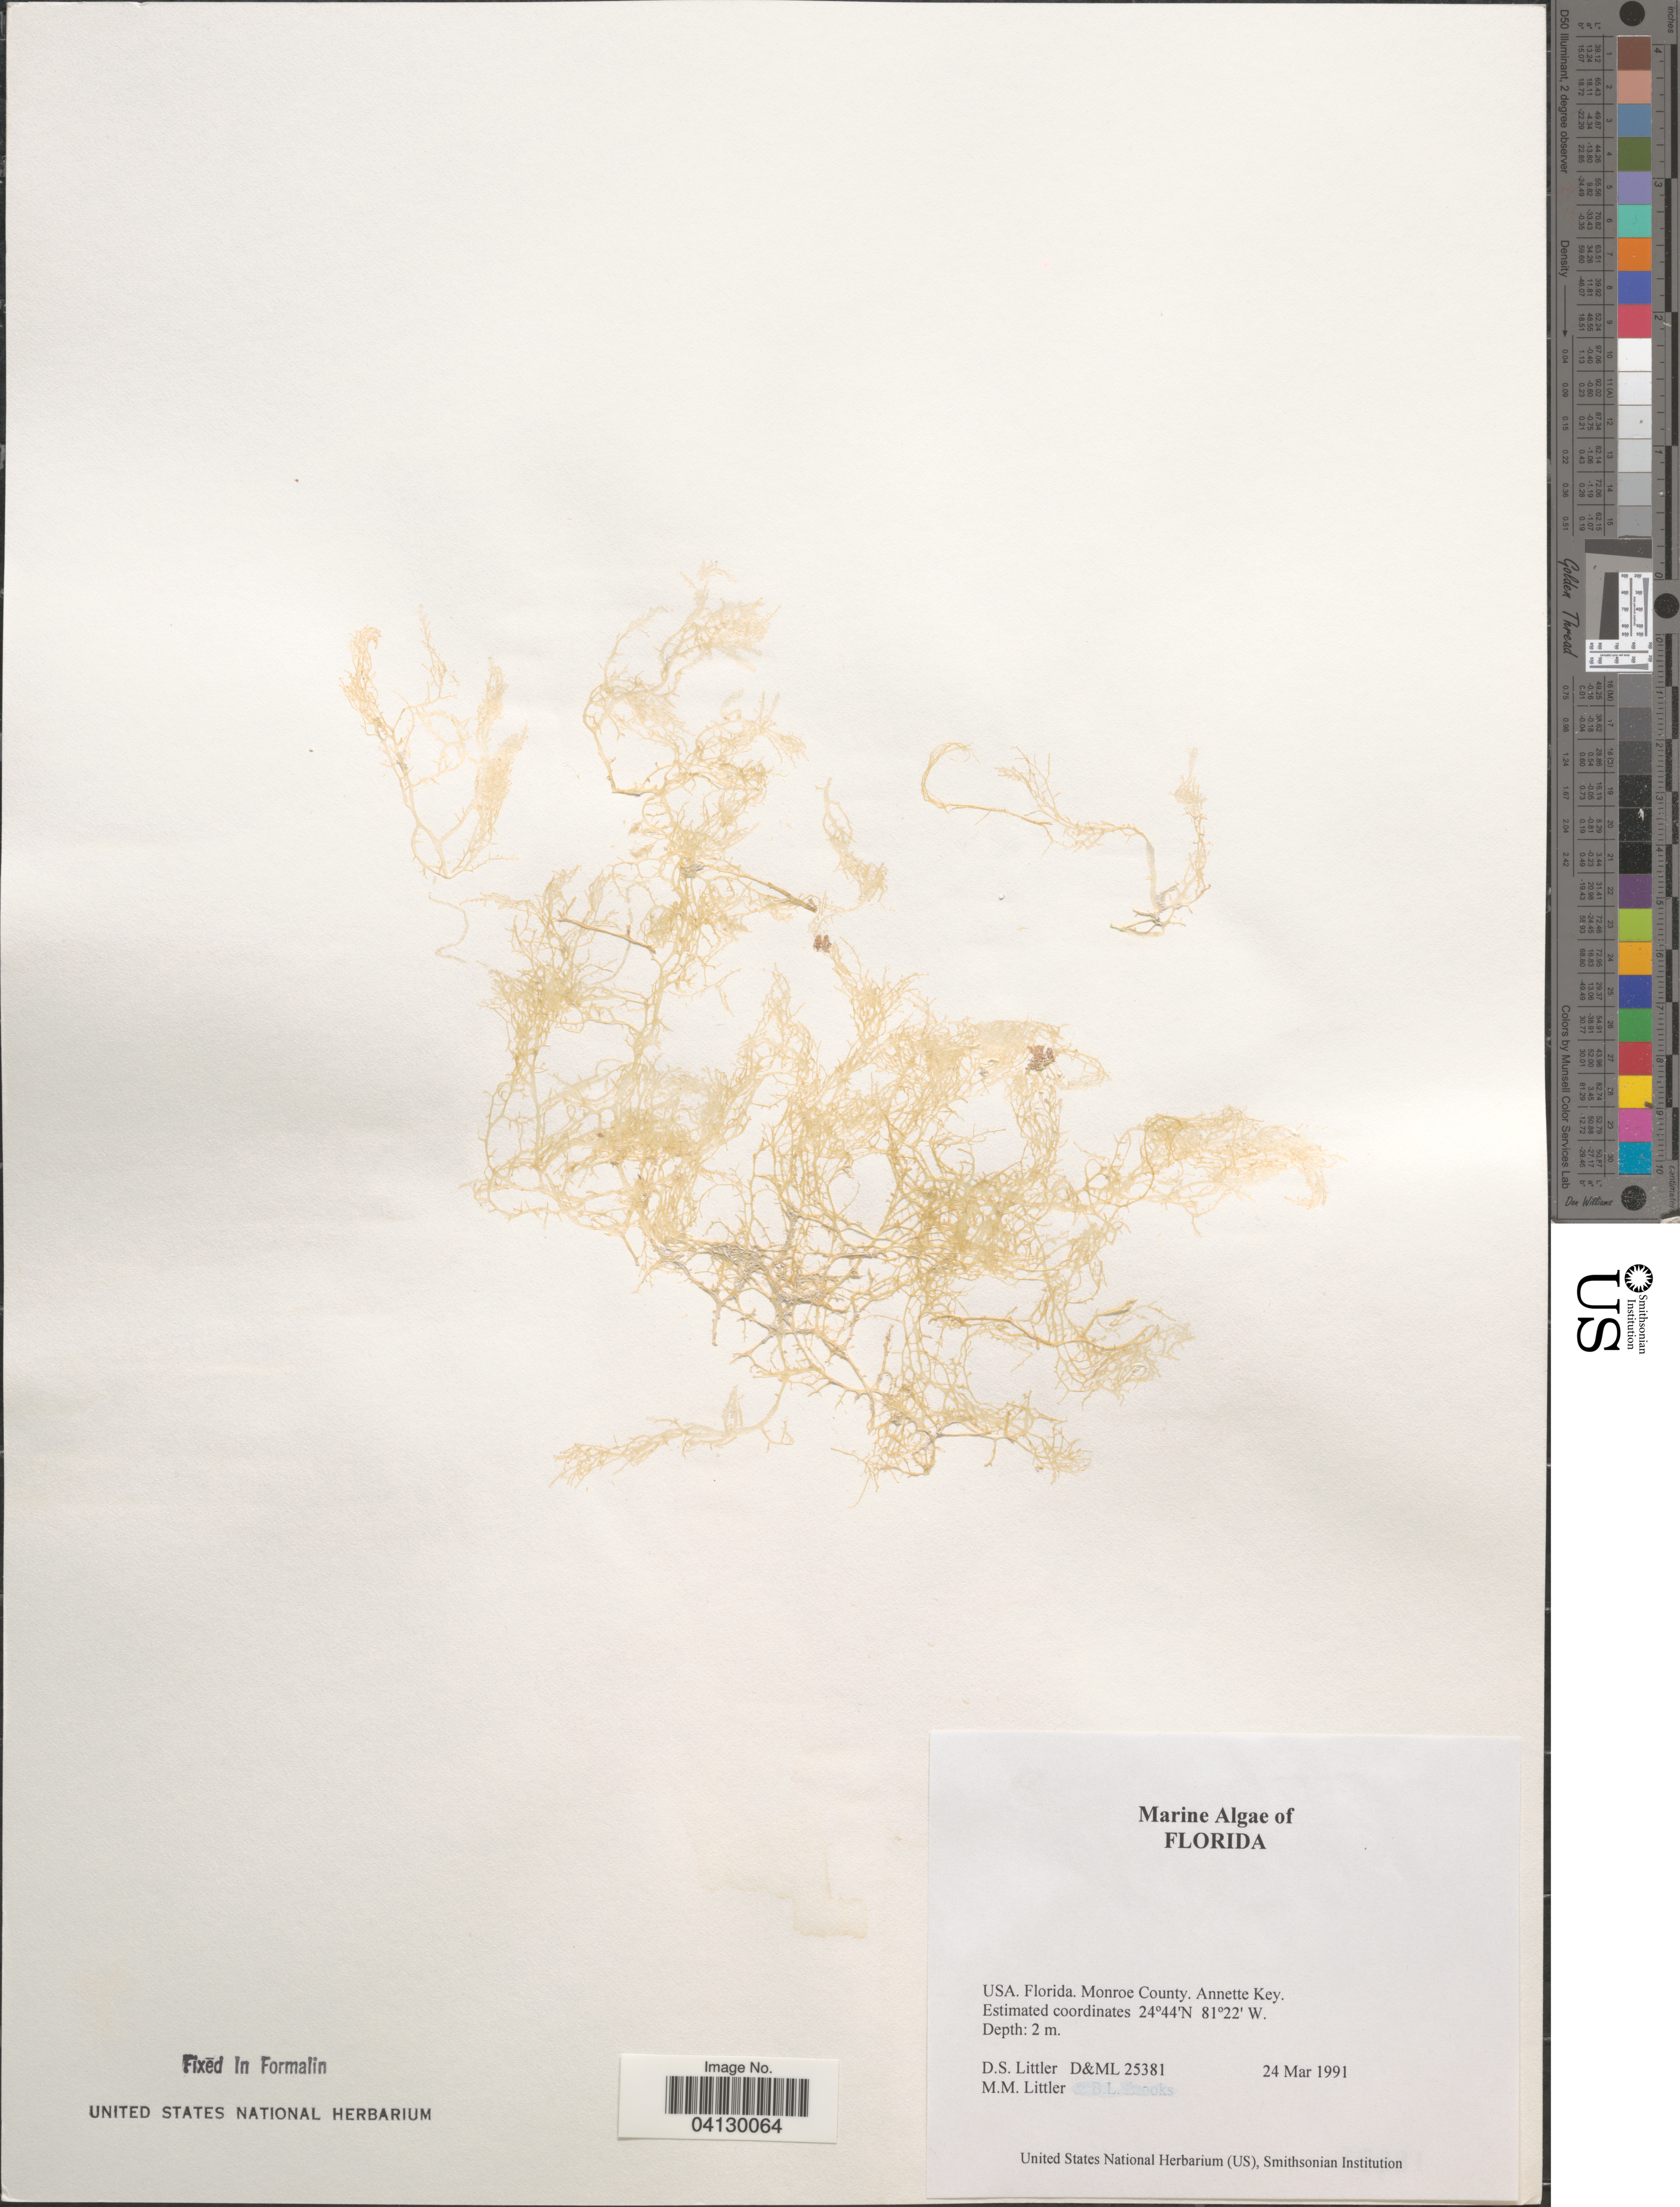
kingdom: Plantae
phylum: Rhodophyta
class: Florideophyceae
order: Corallinales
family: Corallinaceae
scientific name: Crustose Coralline Algae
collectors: D. S. Littler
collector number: D&ML 25381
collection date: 1991-03-24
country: United States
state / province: Florida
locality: Monroe County. Annette Key.